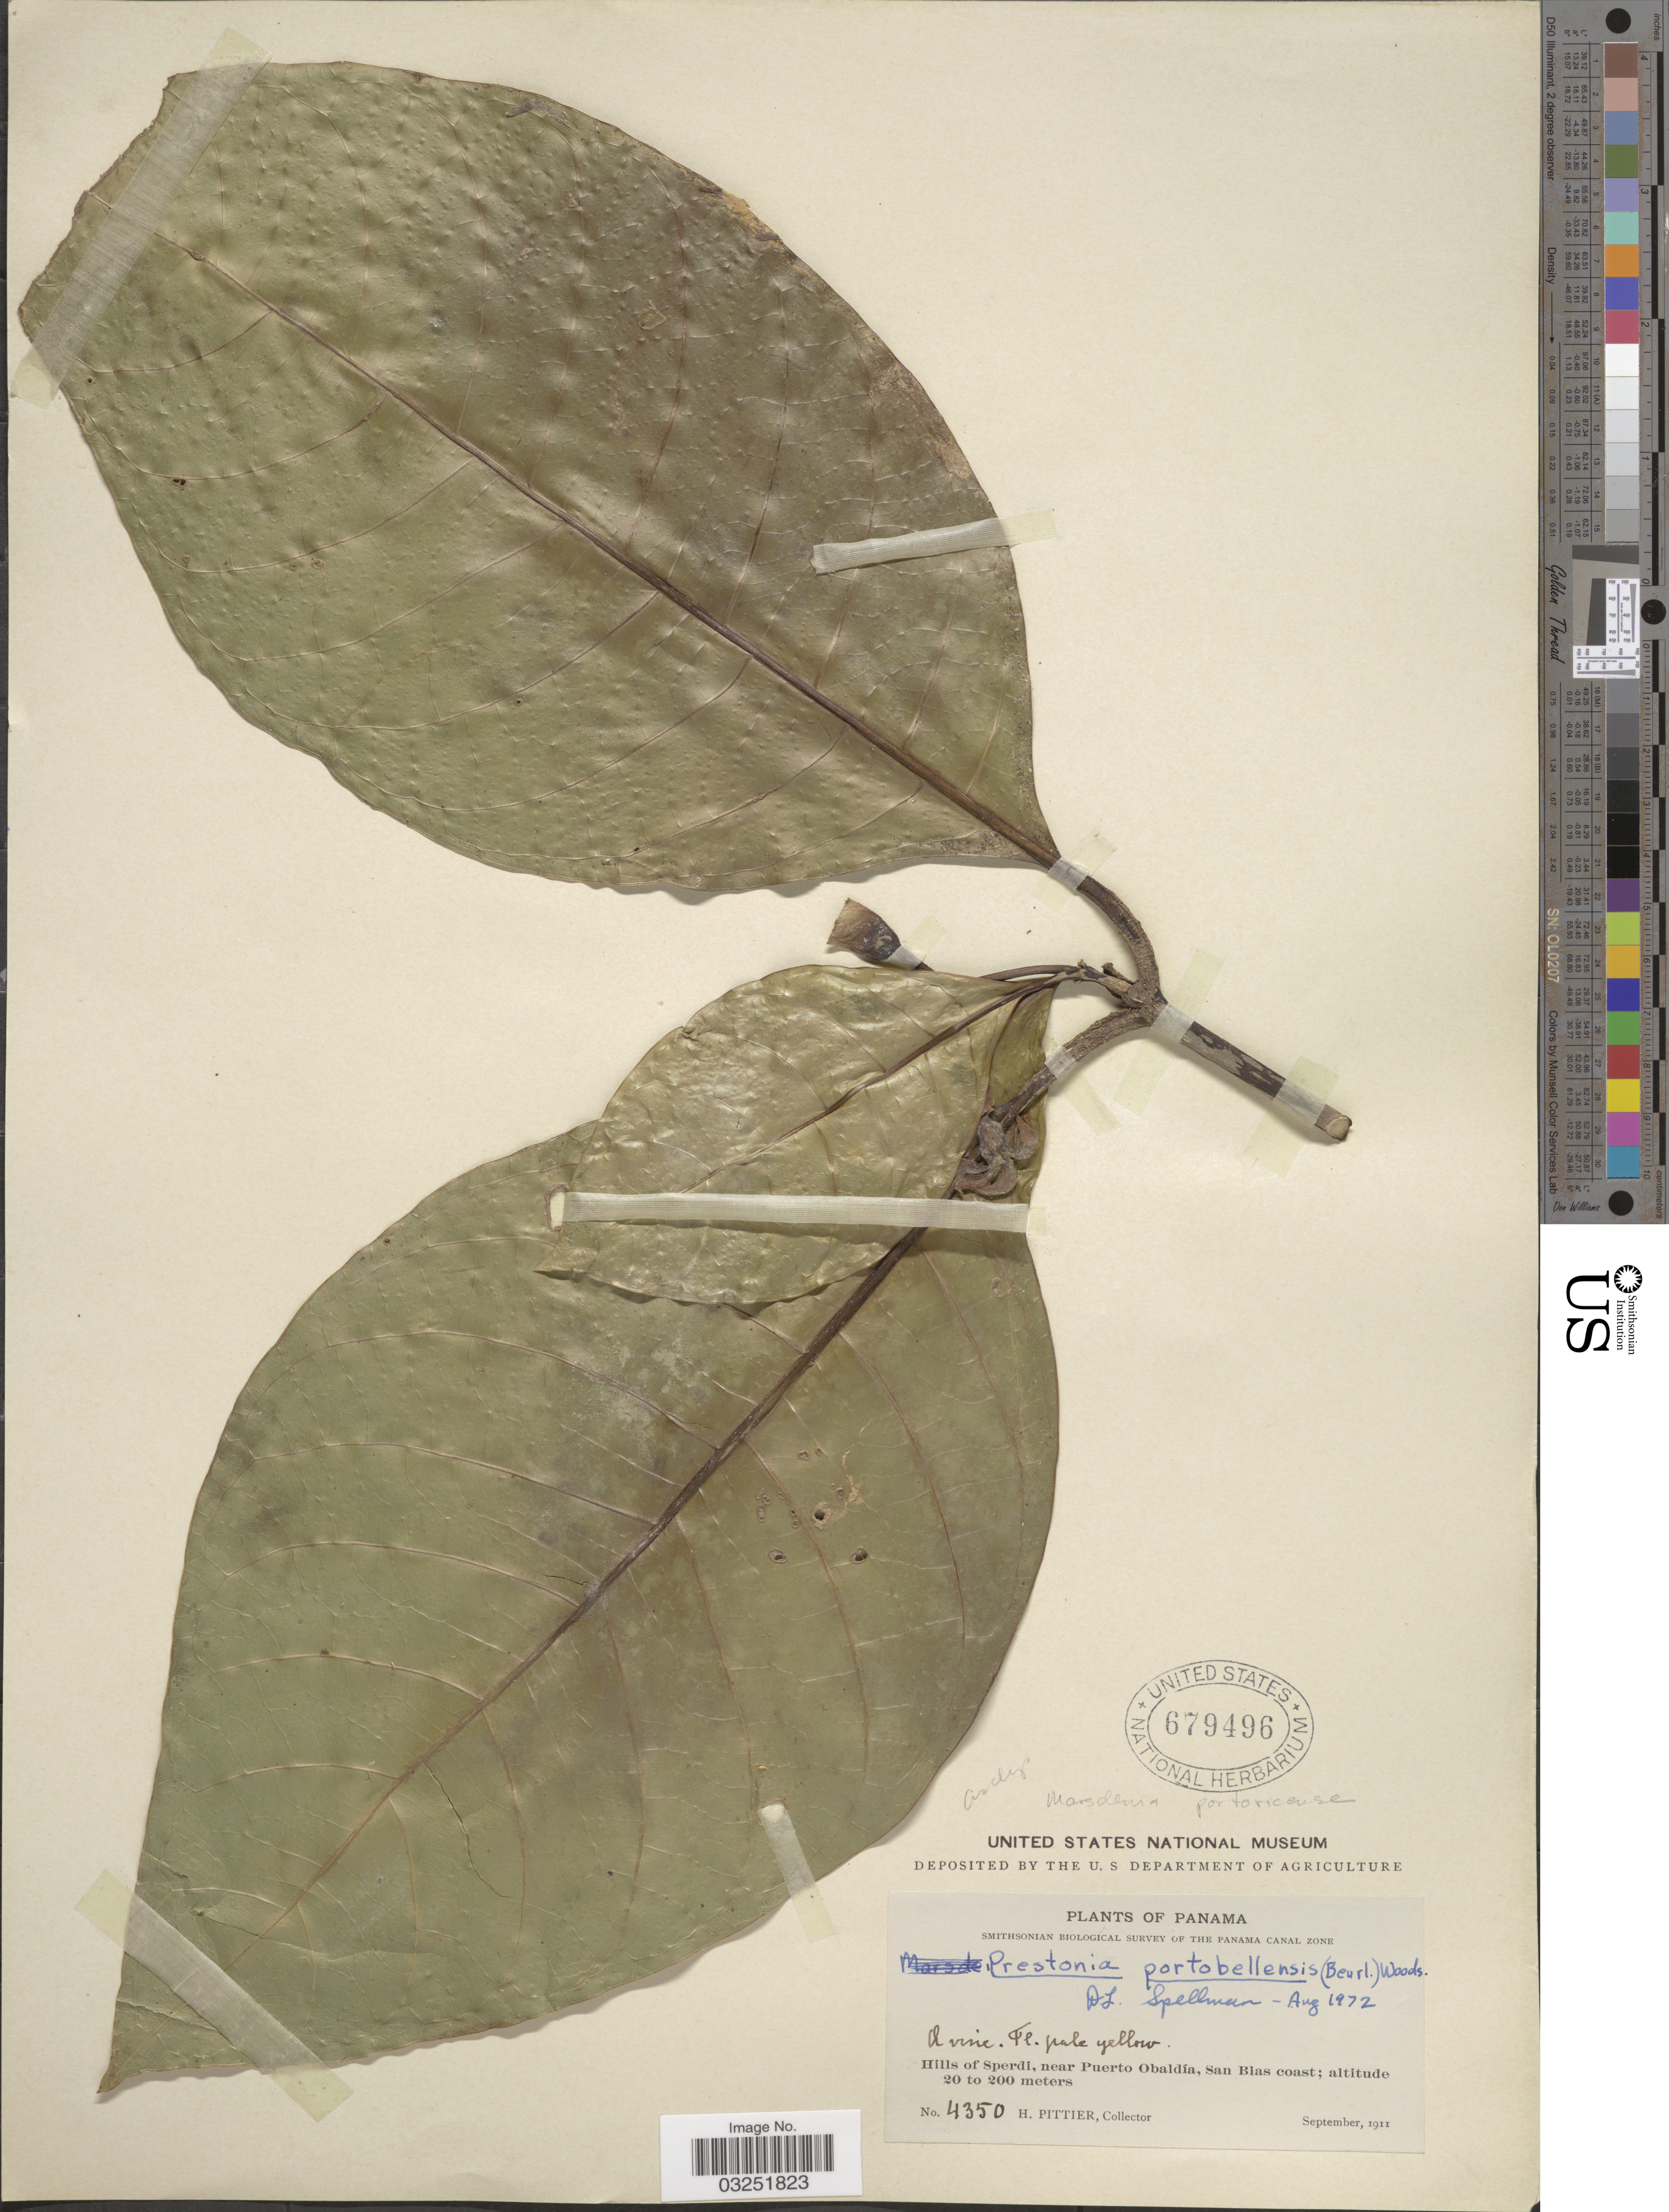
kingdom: Plantae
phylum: Tracheophyta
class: Magnoliopsida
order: Gentianales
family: Apocynaceae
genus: Prestonia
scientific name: Prestonia portobellensis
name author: (Beurl.) Woodson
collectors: H. F. Pittier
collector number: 4350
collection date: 1911-09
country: Panama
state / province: Kuna Yala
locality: Hills of Sperdi, near Puerto Obaldía, San Blas coast.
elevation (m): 20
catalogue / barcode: US 679496